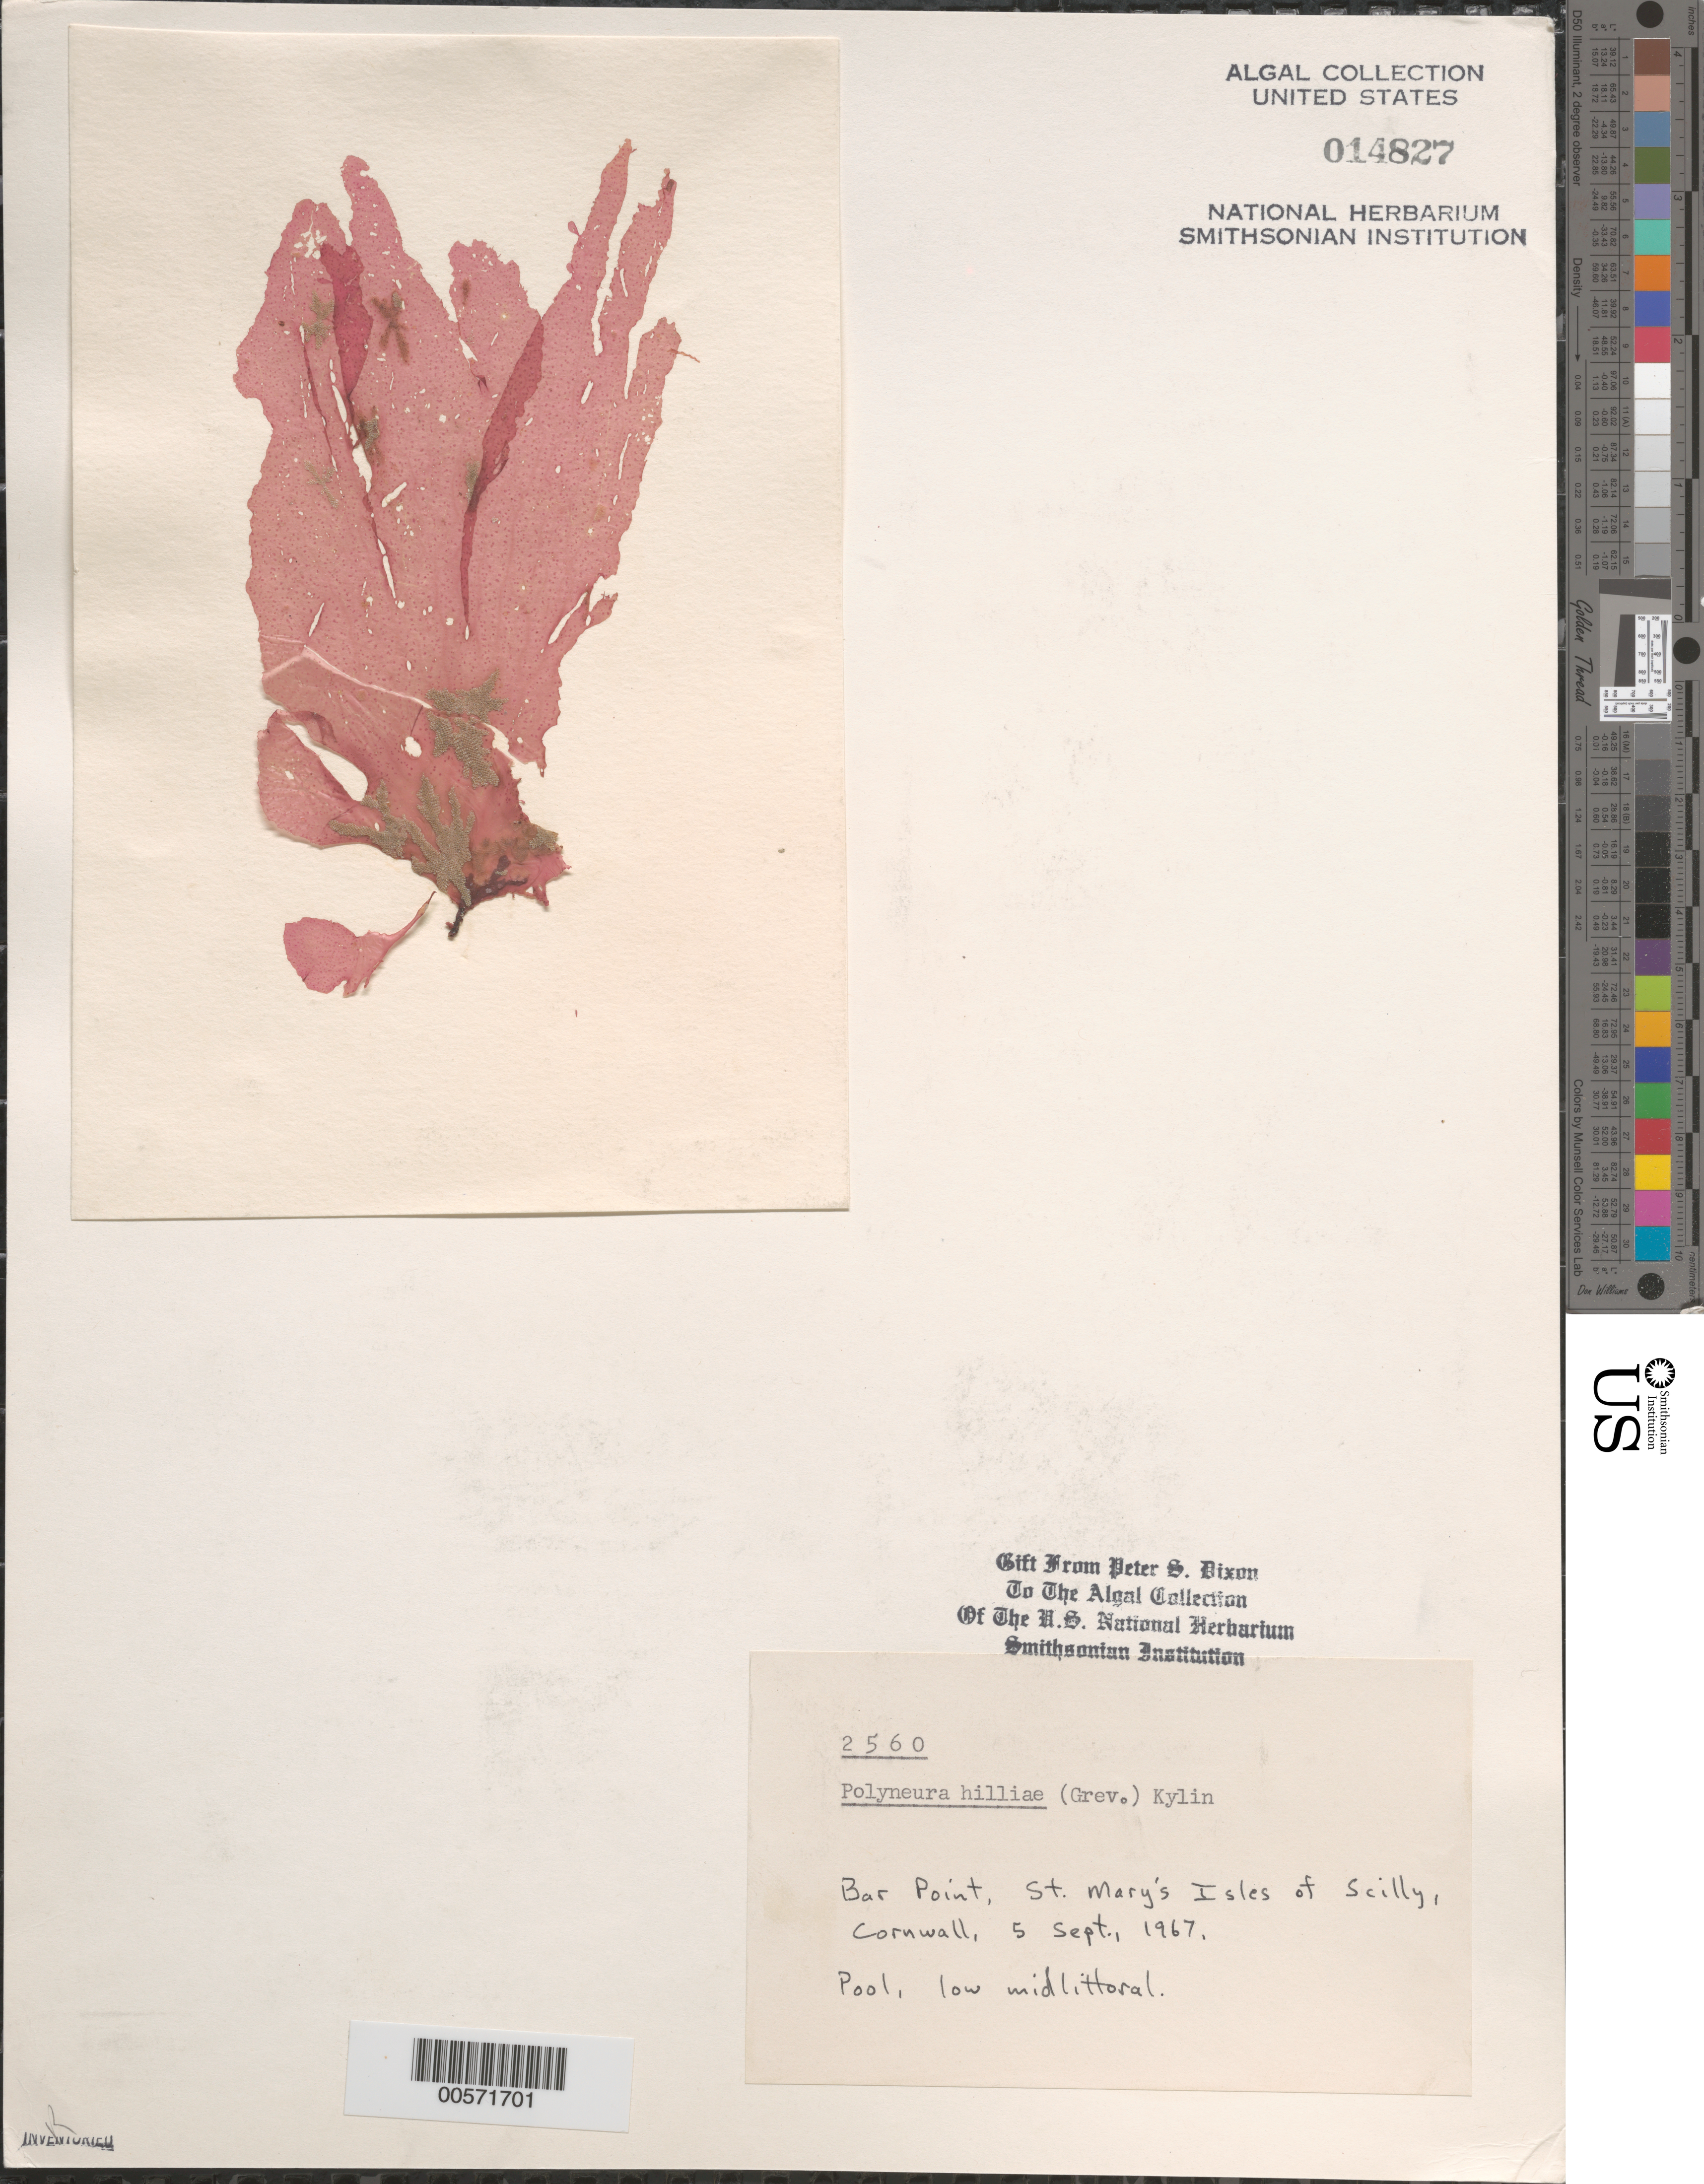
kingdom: Plantae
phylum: Rhodophyta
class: Florideophyceae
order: Ceramiales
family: Delesseriaceae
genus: Polyneura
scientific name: Polyneura bonnemaisonii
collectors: P. S. Dixon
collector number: PSD 2560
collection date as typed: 05 Sep 1967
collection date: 1967-09-05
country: United Kingdom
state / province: England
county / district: Council of the Isles of Scilly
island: St. Mary's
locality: Bar Point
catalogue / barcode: US 14827